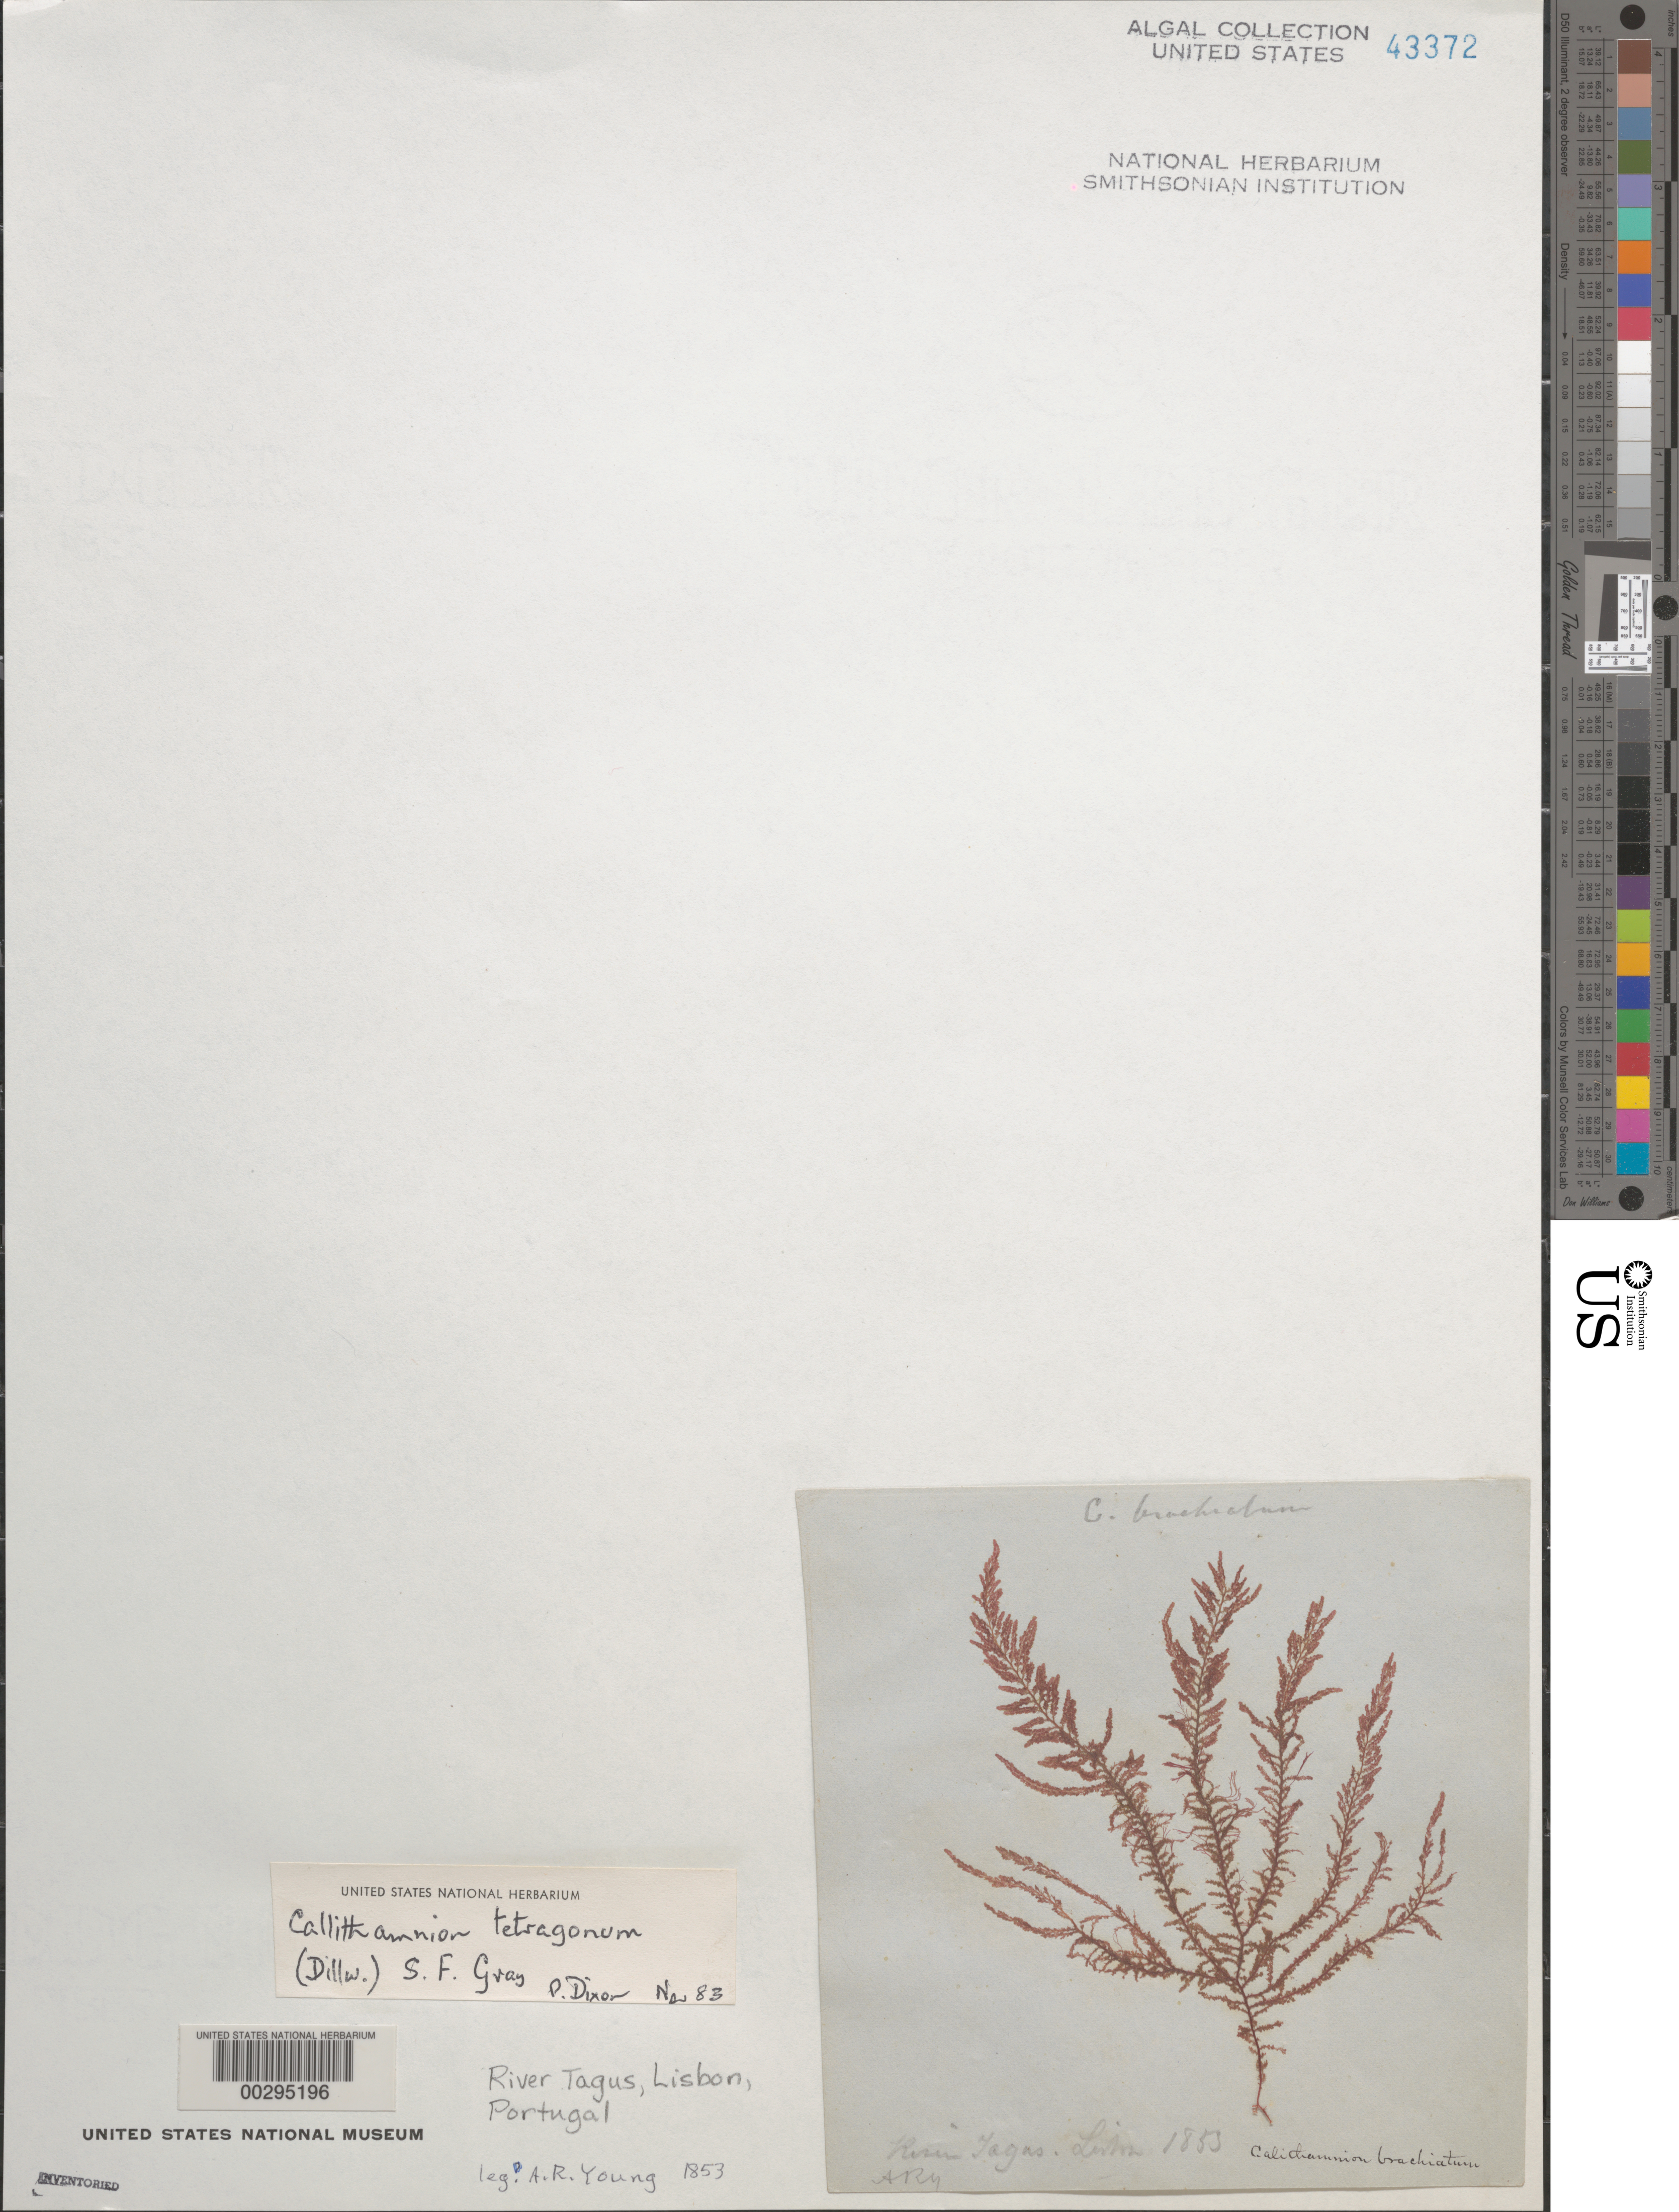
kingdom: Plantae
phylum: Rhodophyta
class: Florideophyceae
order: Ceramiales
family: Callithamniaceae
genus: Callithamnion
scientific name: Callithamnion tetragonum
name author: (With.) S.F. Gray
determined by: Dixon, P. S.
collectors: A. Young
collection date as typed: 1853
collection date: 1853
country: Portugal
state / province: Lisboa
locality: Lisbon, River Tagus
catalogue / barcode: US 43372